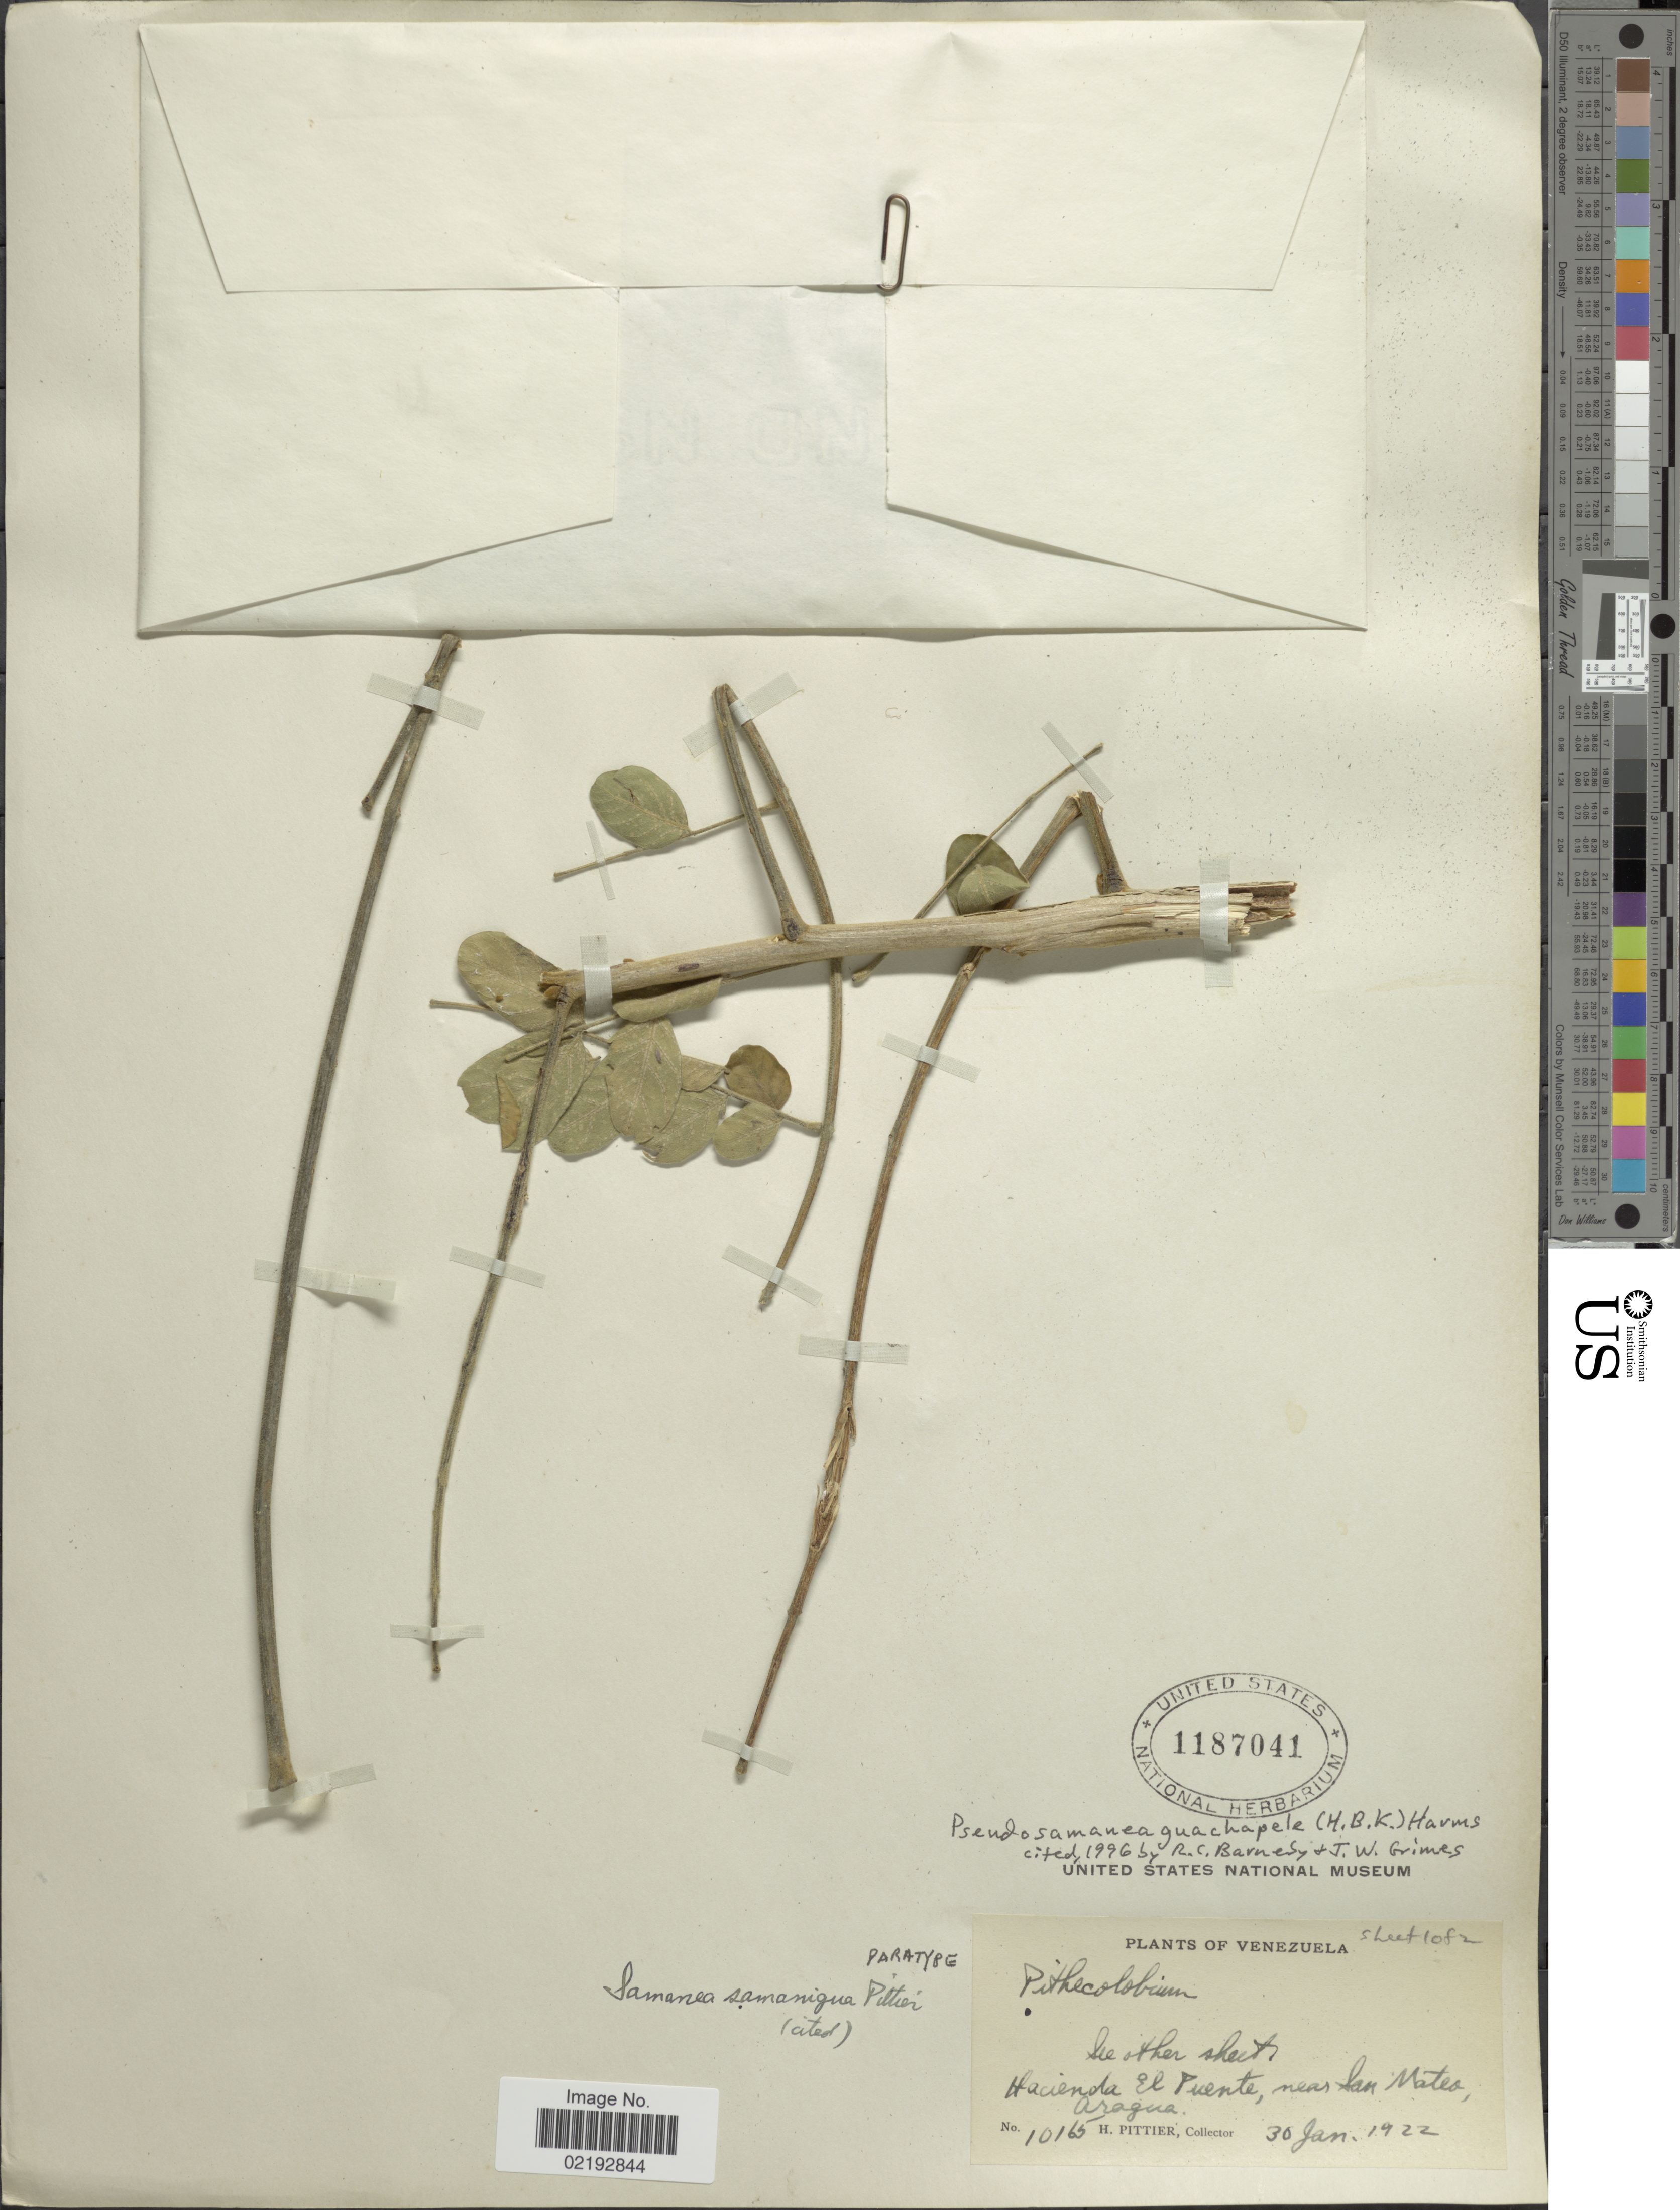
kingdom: Plantae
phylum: Tracheophyta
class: Magnoliopsida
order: Fabales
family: Fabaceae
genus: Pseudosamanea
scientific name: Pseudosamanea guachapele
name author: (Kunth) Harms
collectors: H. F. Pittier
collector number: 10165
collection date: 1922-01-30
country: Venezuela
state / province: Aragua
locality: Hacienda El Puente, near San Mateo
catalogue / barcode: US 1187041